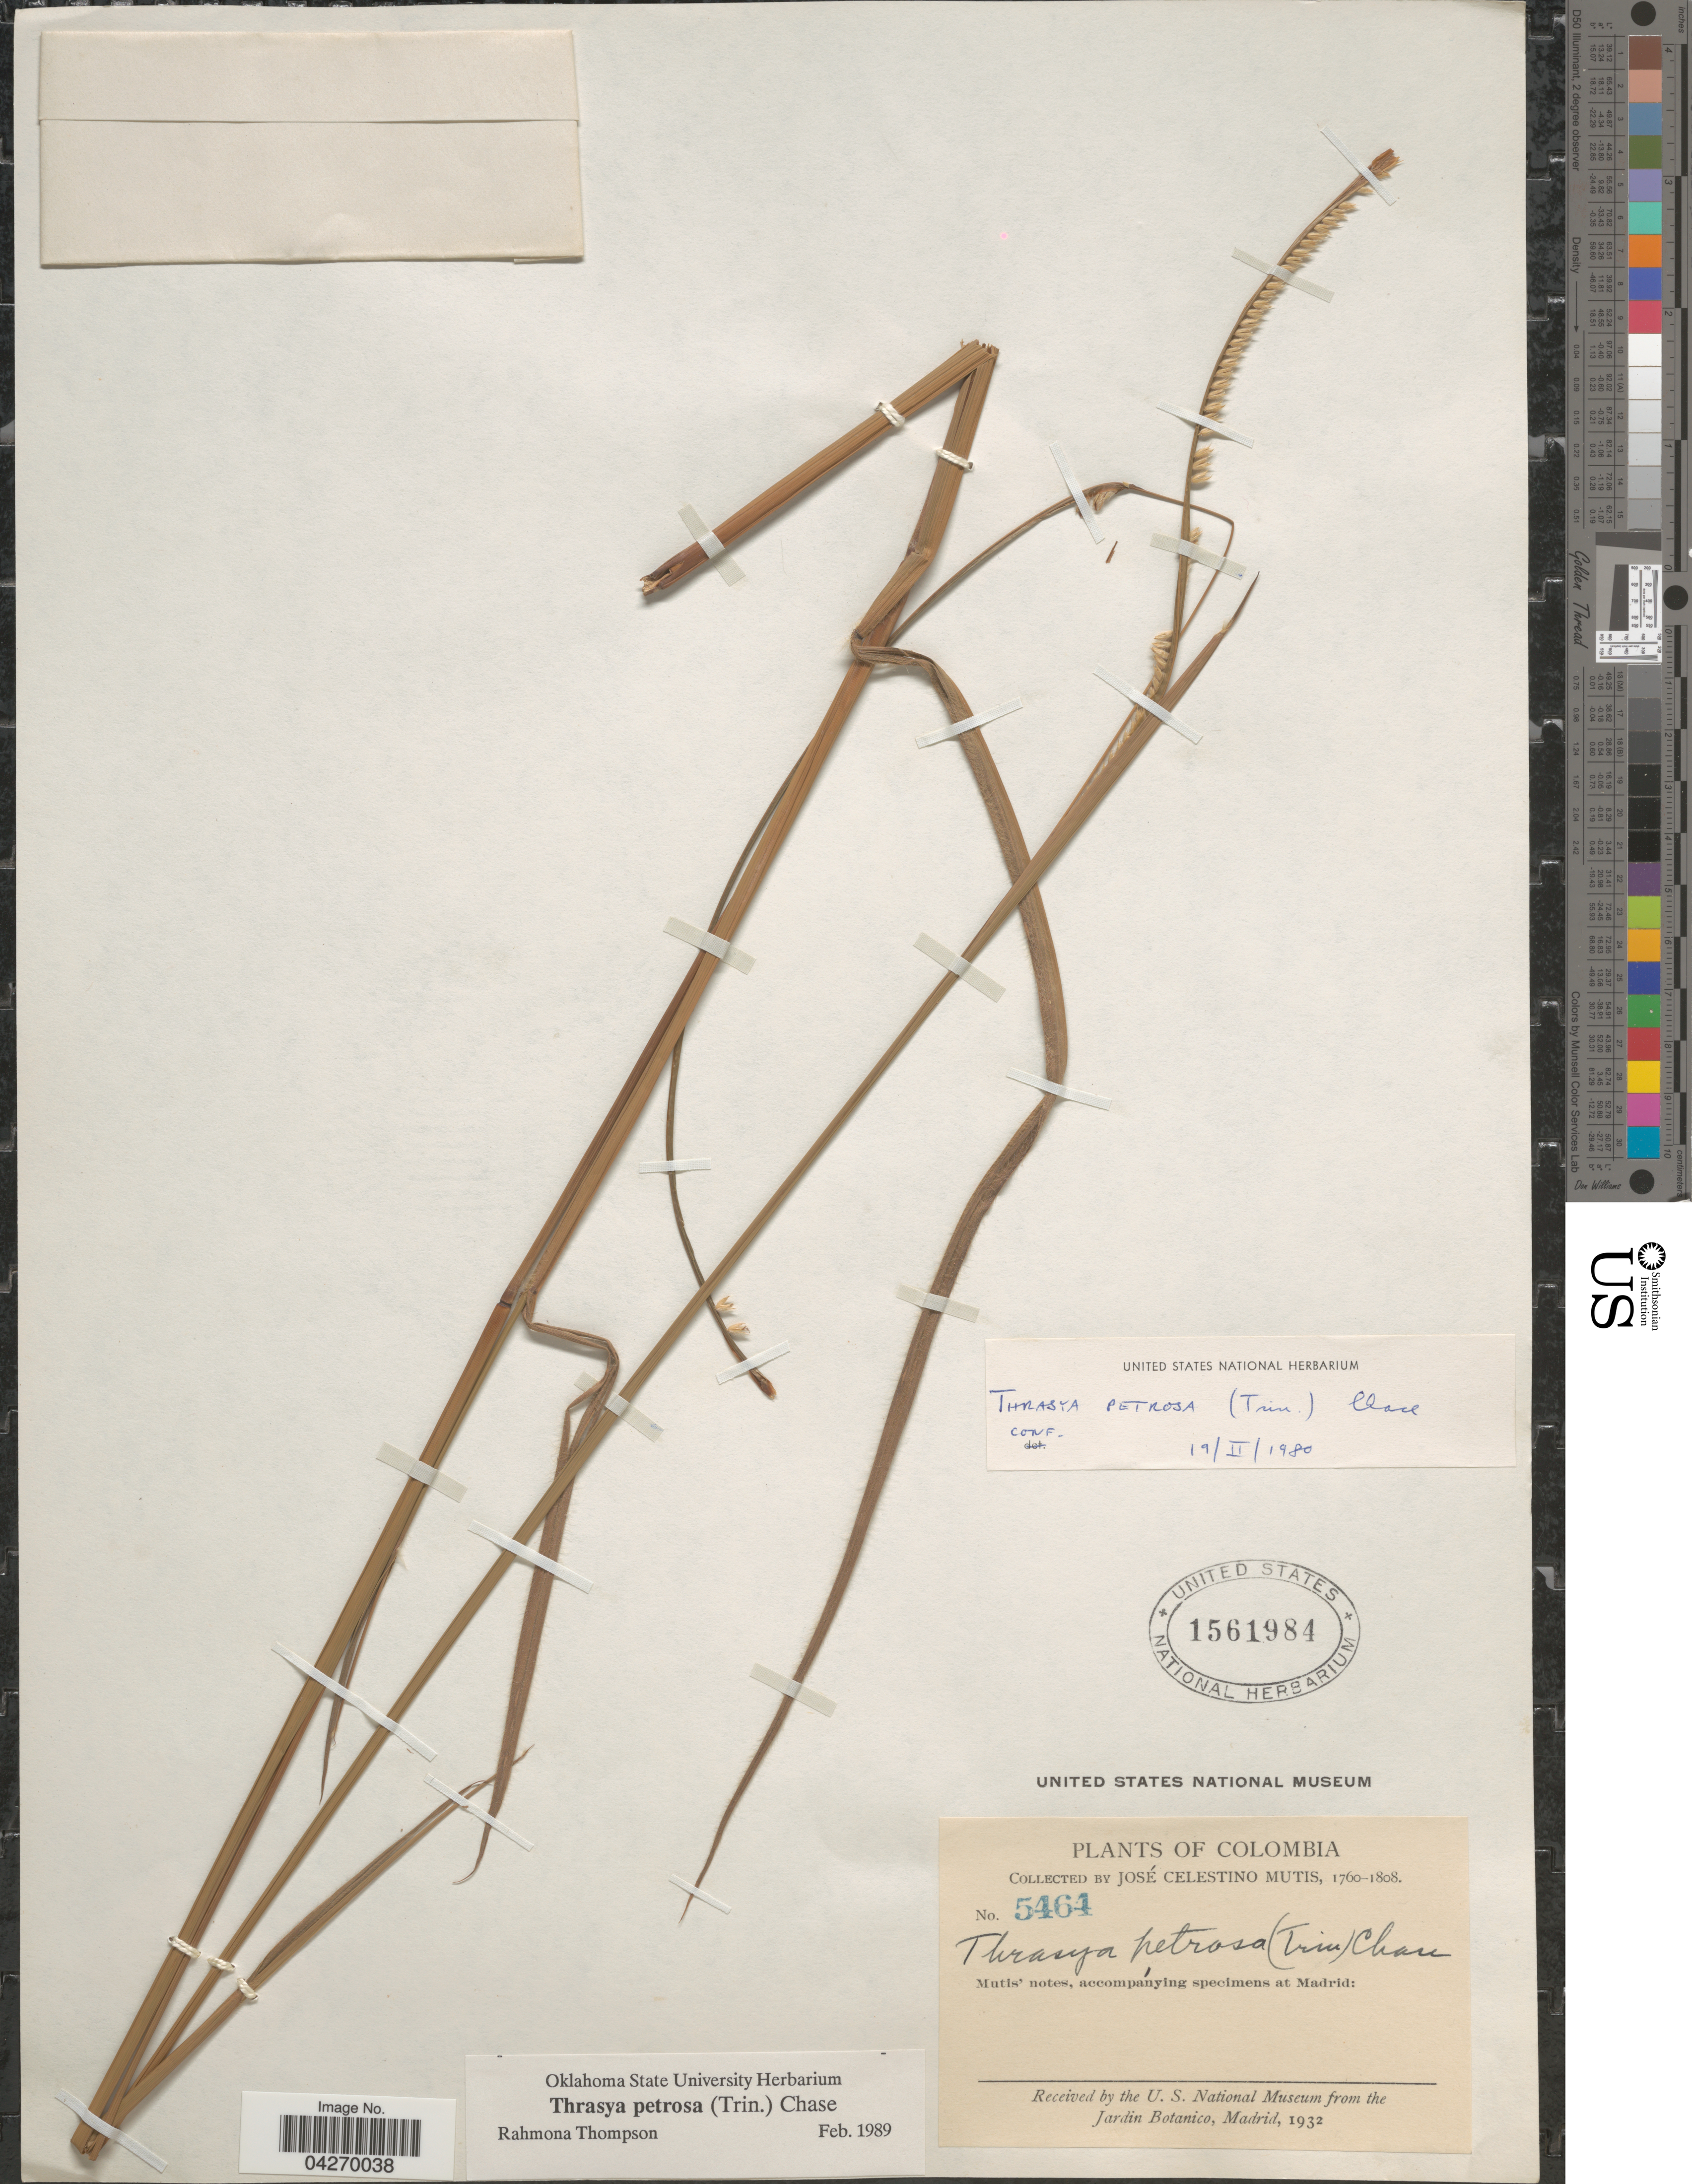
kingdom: Plantae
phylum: Tracheophyta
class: Liliopsida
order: Poales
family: Poaceae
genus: Paspalum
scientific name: Paspalum foliiforme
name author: S. Denham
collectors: J. C. B. Mutis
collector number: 5464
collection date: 1760/1808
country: Colombia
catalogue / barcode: US 1561984